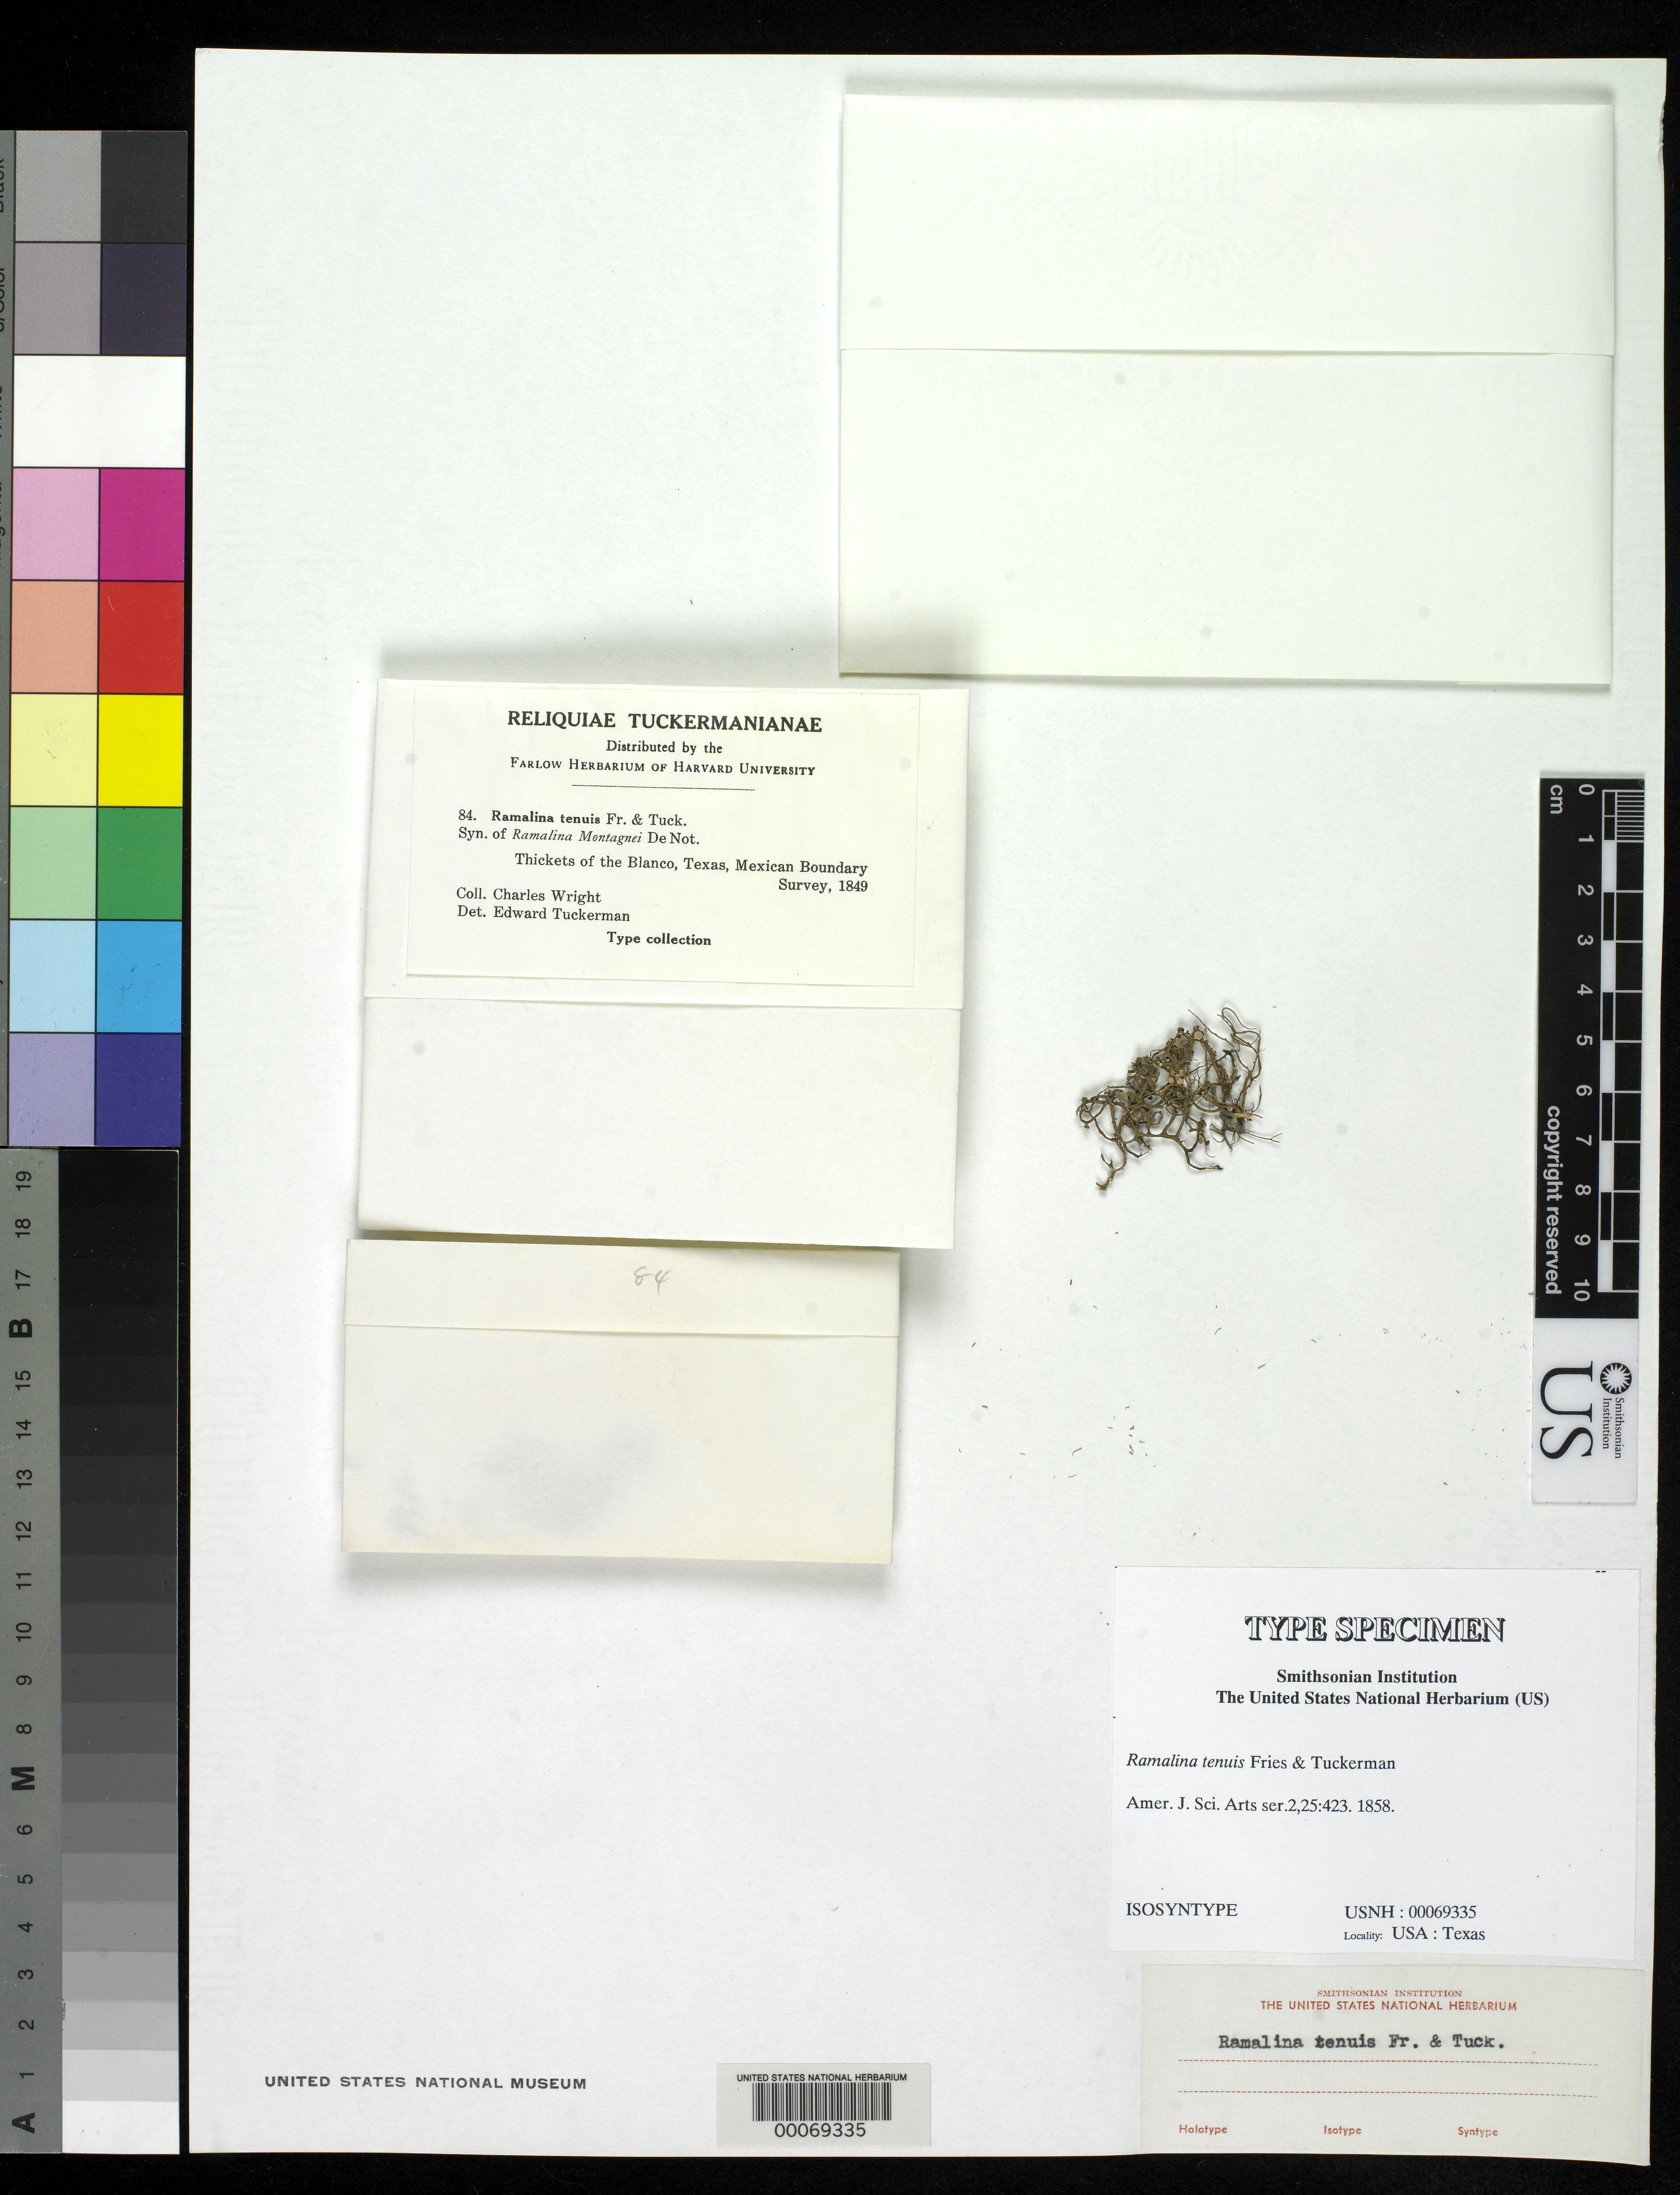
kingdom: Fungi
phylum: Ascomycota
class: Lecanoromycetes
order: Lecanorales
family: Ramalinaceae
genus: Ramalina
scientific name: Ramalina tenuis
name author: Fr. & Tuck.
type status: Isosyntype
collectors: C. Wright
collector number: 84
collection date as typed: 1849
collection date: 1849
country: United States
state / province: Texas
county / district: Blanco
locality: Thickets of the Blanco.